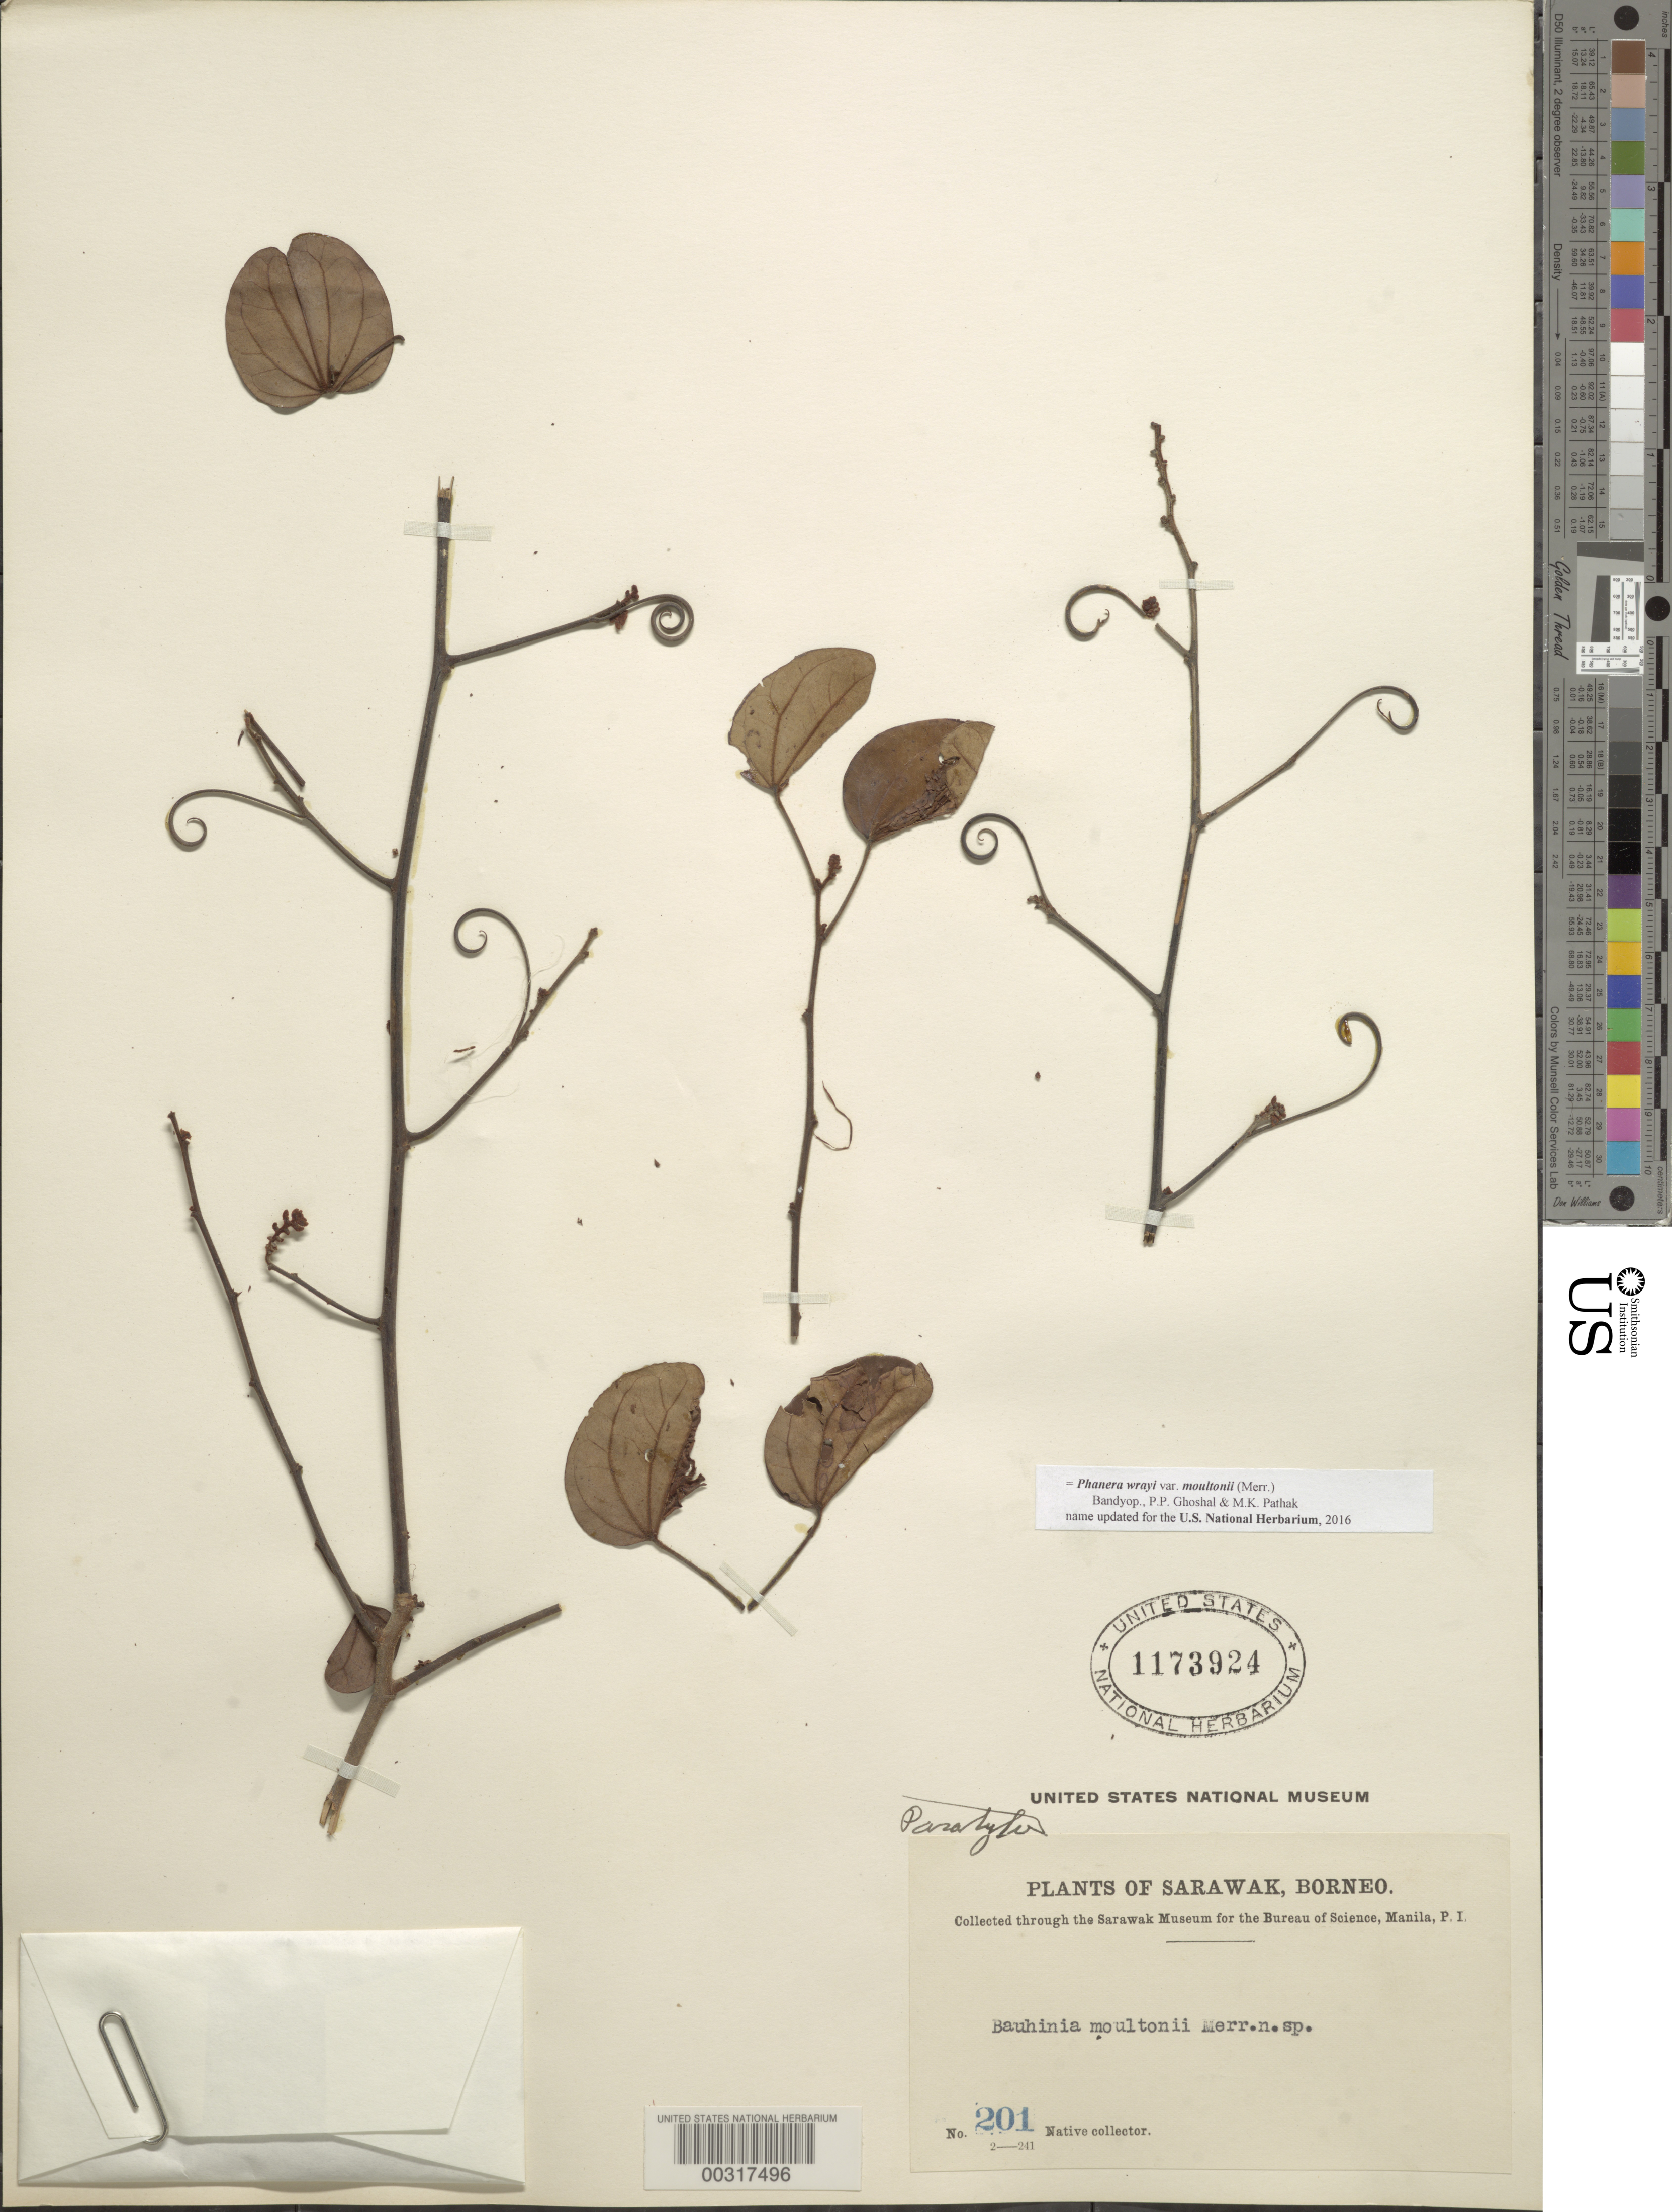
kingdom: Plantae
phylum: Tracheophyta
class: Magnoliopsida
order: Fabales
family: Fabaceae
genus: Phanera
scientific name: Phanera wrayi var. moultonii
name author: (Merr.) Bandyop. et al.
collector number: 201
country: Malaysia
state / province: Sarawak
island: Borneo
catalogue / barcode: US 1173924